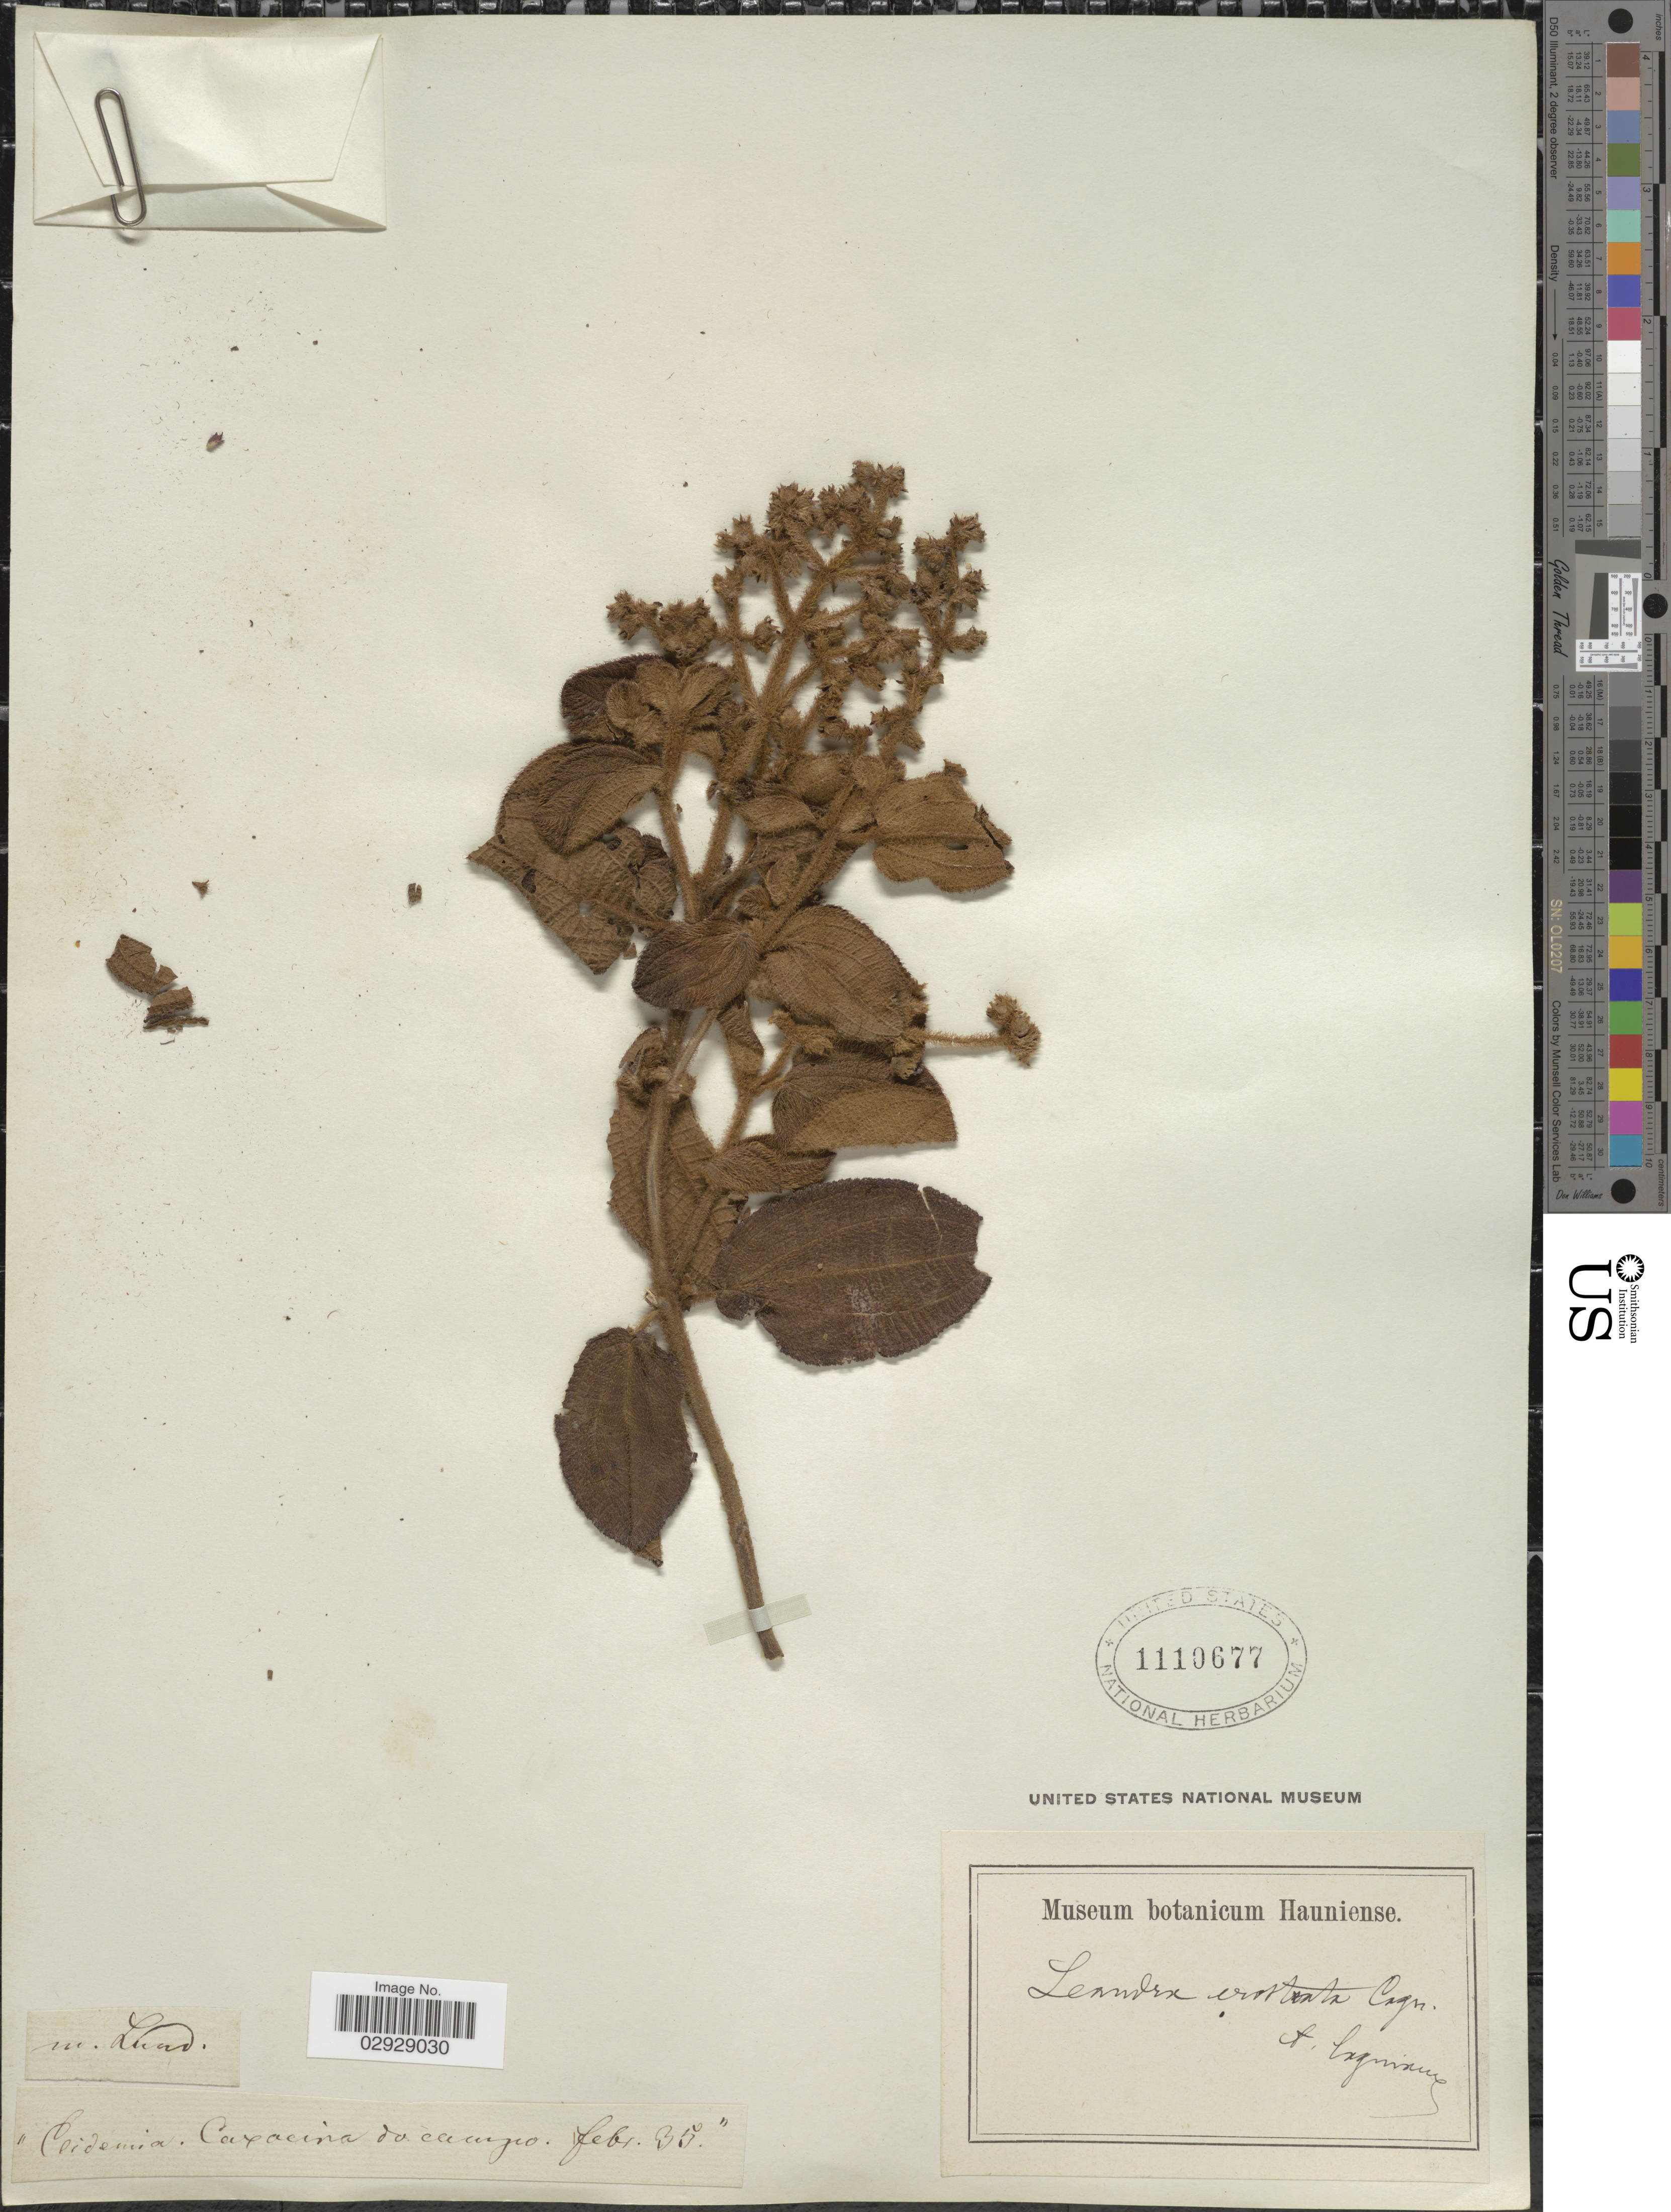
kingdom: Plantae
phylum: Tracheophyta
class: Magnoliopsida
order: Myrtales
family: Melastomataceae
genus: Leandra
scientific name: Leandra erostrata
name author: (DC.) Cogn.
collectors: A. Cogniaux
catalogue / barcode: US 1110677